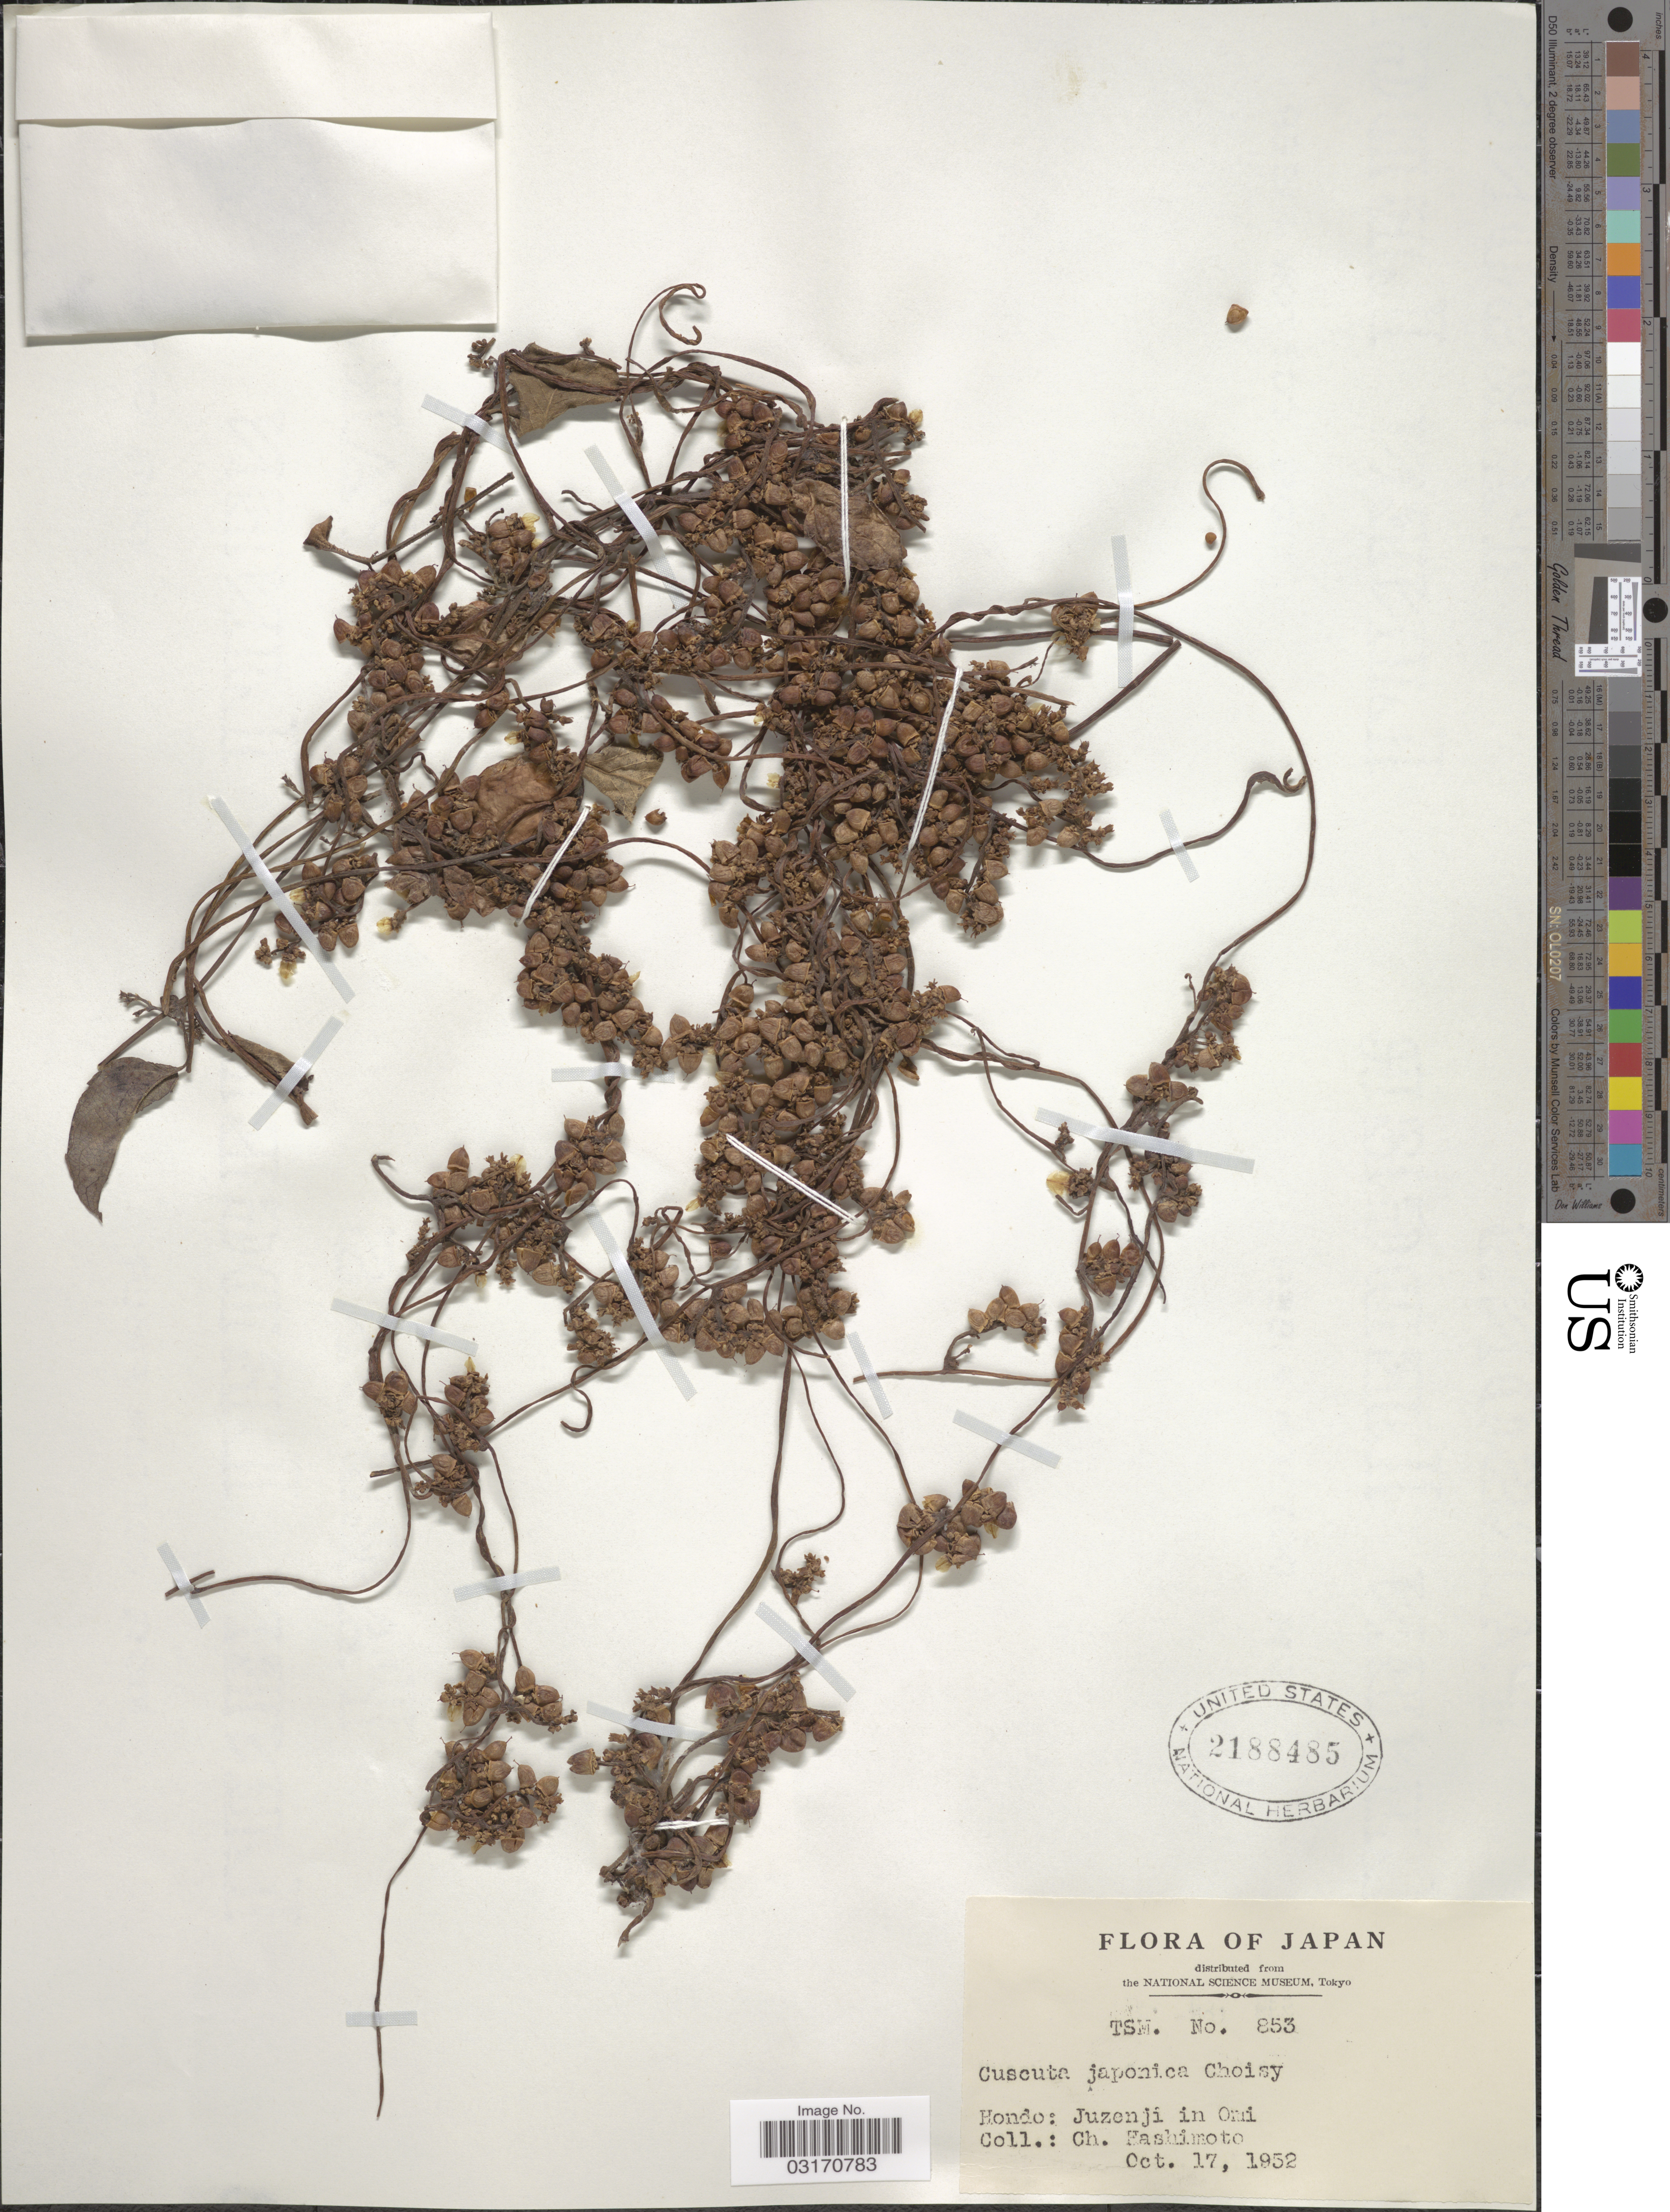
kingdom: Plantae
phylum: Tracheophyta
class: Magnoliopsida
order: Solanales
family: Convolvulaceae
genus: Cuscuta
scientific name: Cuscuta japonica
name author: Choisy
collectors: C. Hashimoto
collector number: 853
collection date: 1952-10-17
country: Japan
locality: Juzenji in Omi.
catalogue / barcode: US 2188485